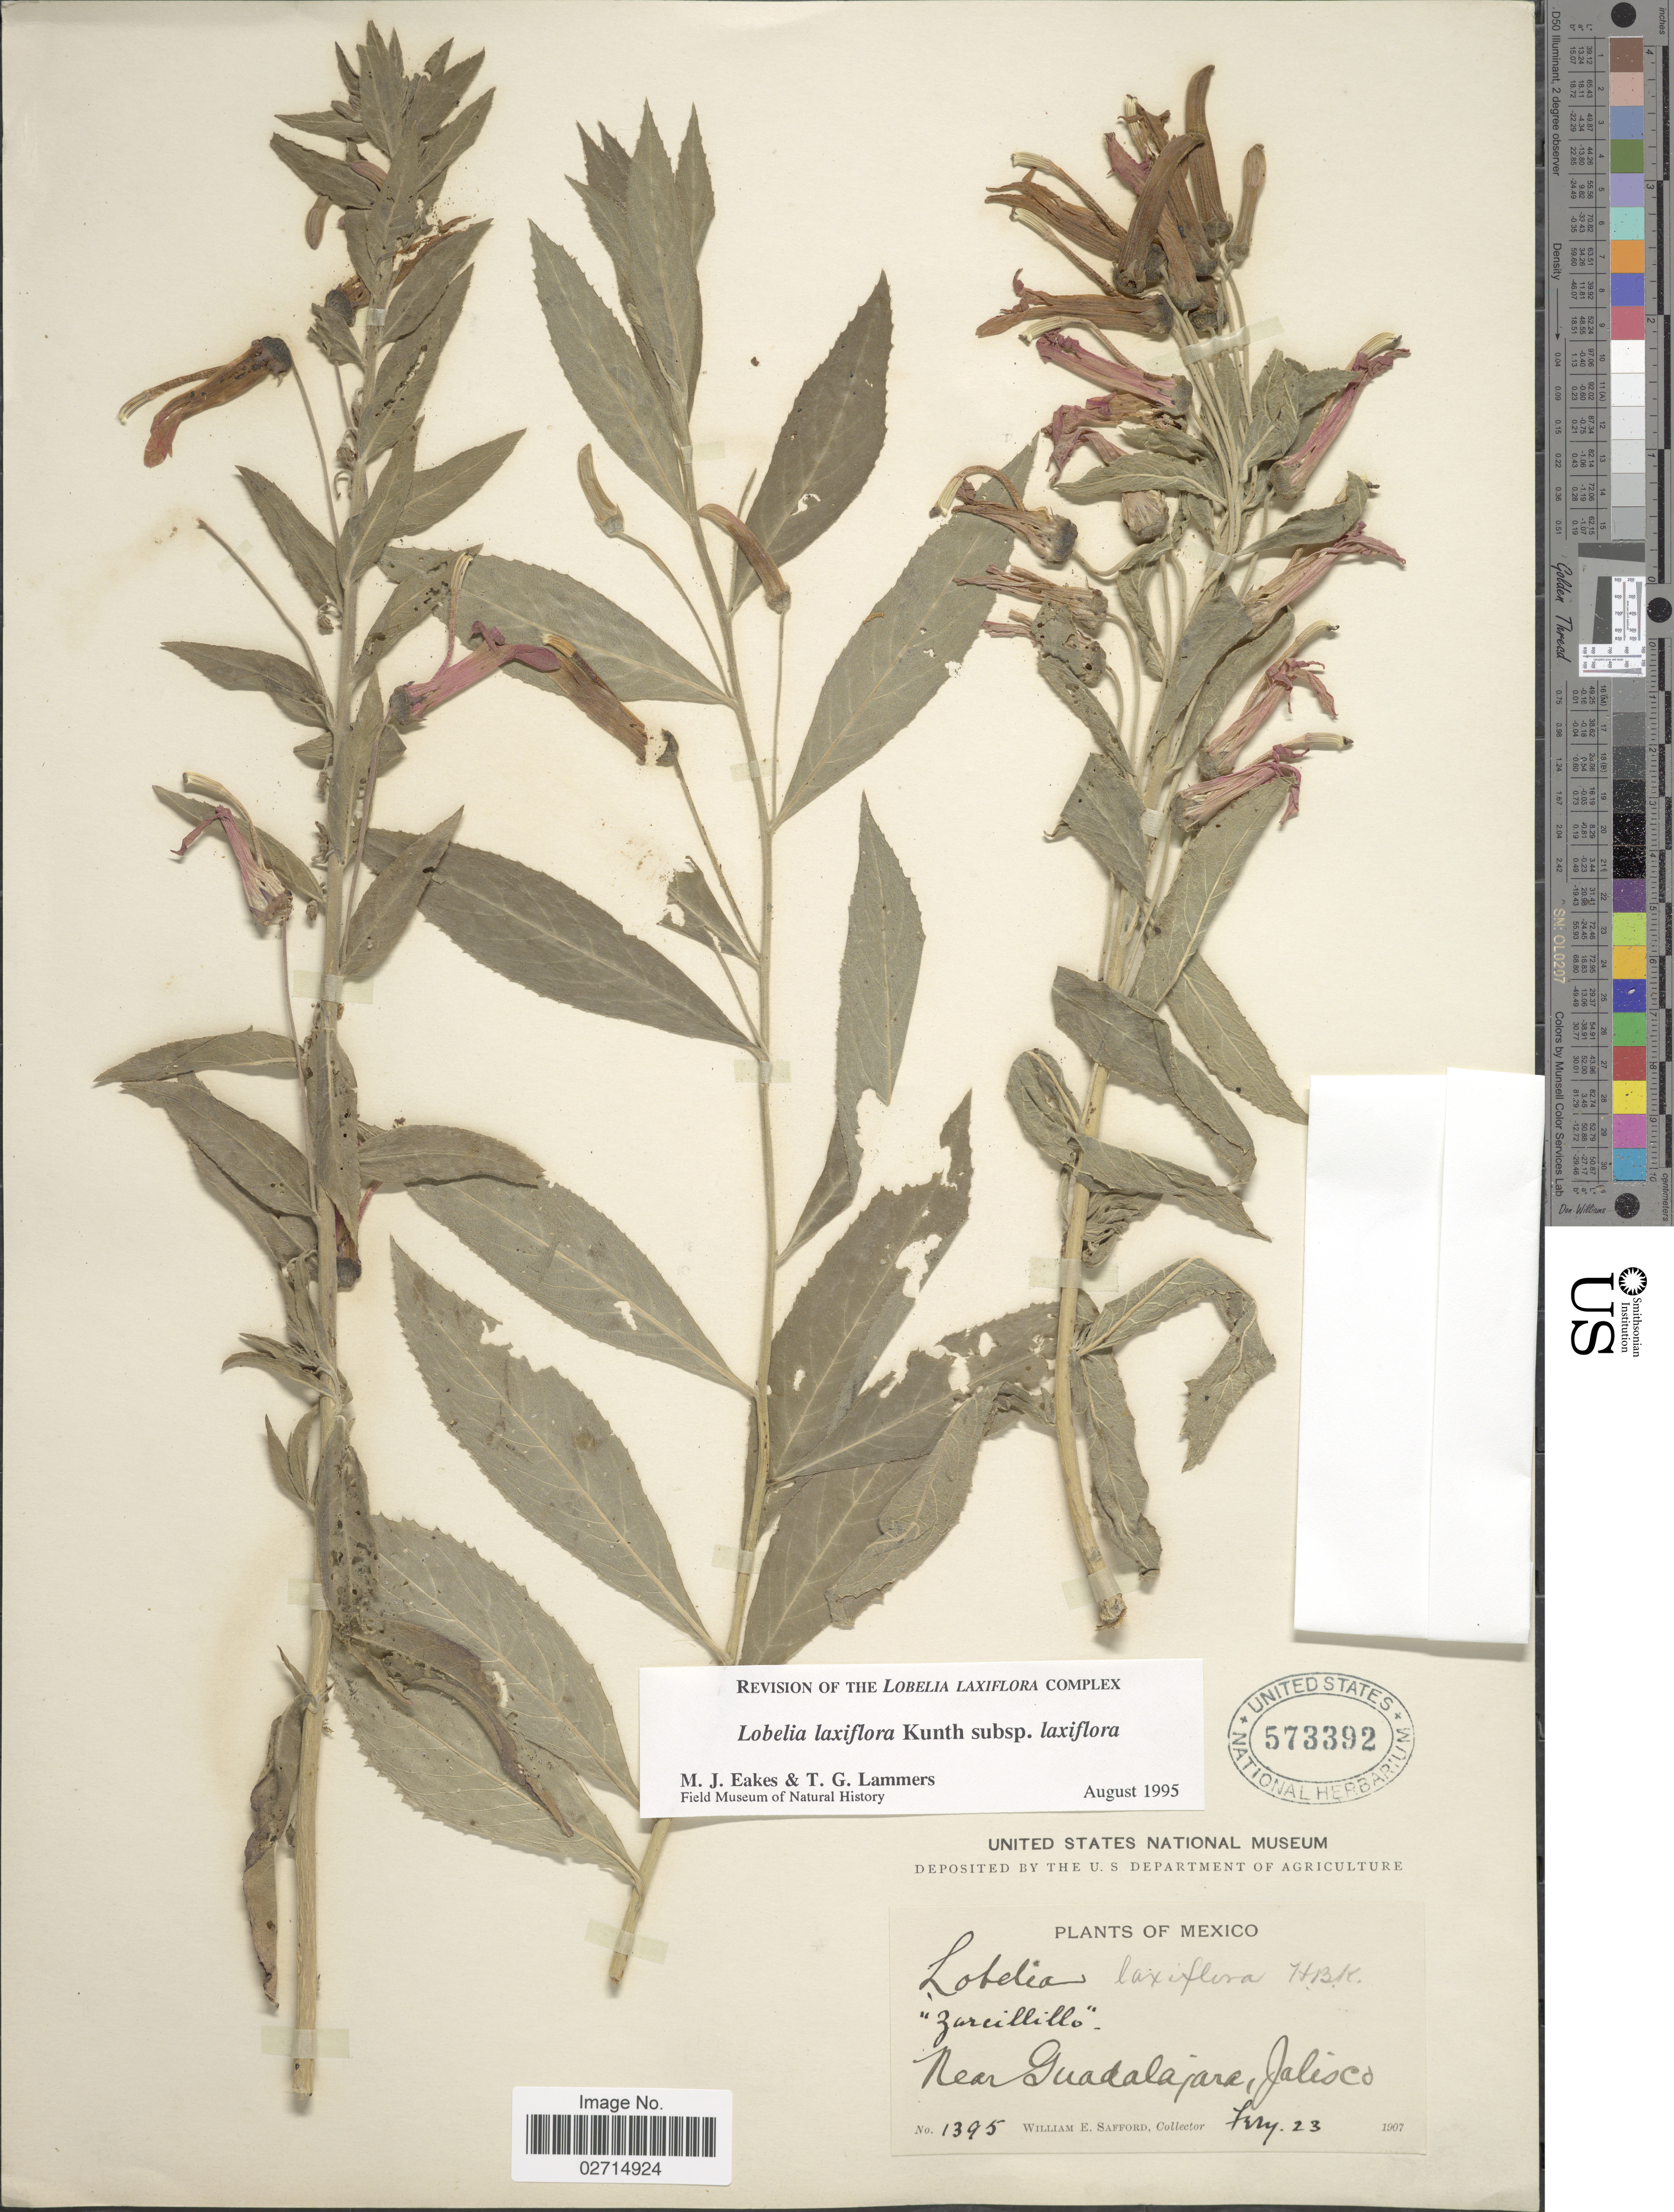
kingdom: Plantae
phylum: Tracheophyta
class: Magnoliopsida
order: Asterales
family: Campanulaceae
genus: Lobelia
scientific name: Lobelia laxiflora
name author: Kunth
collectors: W. E. Safford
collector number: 1395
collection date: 1907-02-23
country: Mexico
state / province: Jalisco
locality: Near Guadalajara, Jalisco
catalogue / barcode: US 573392